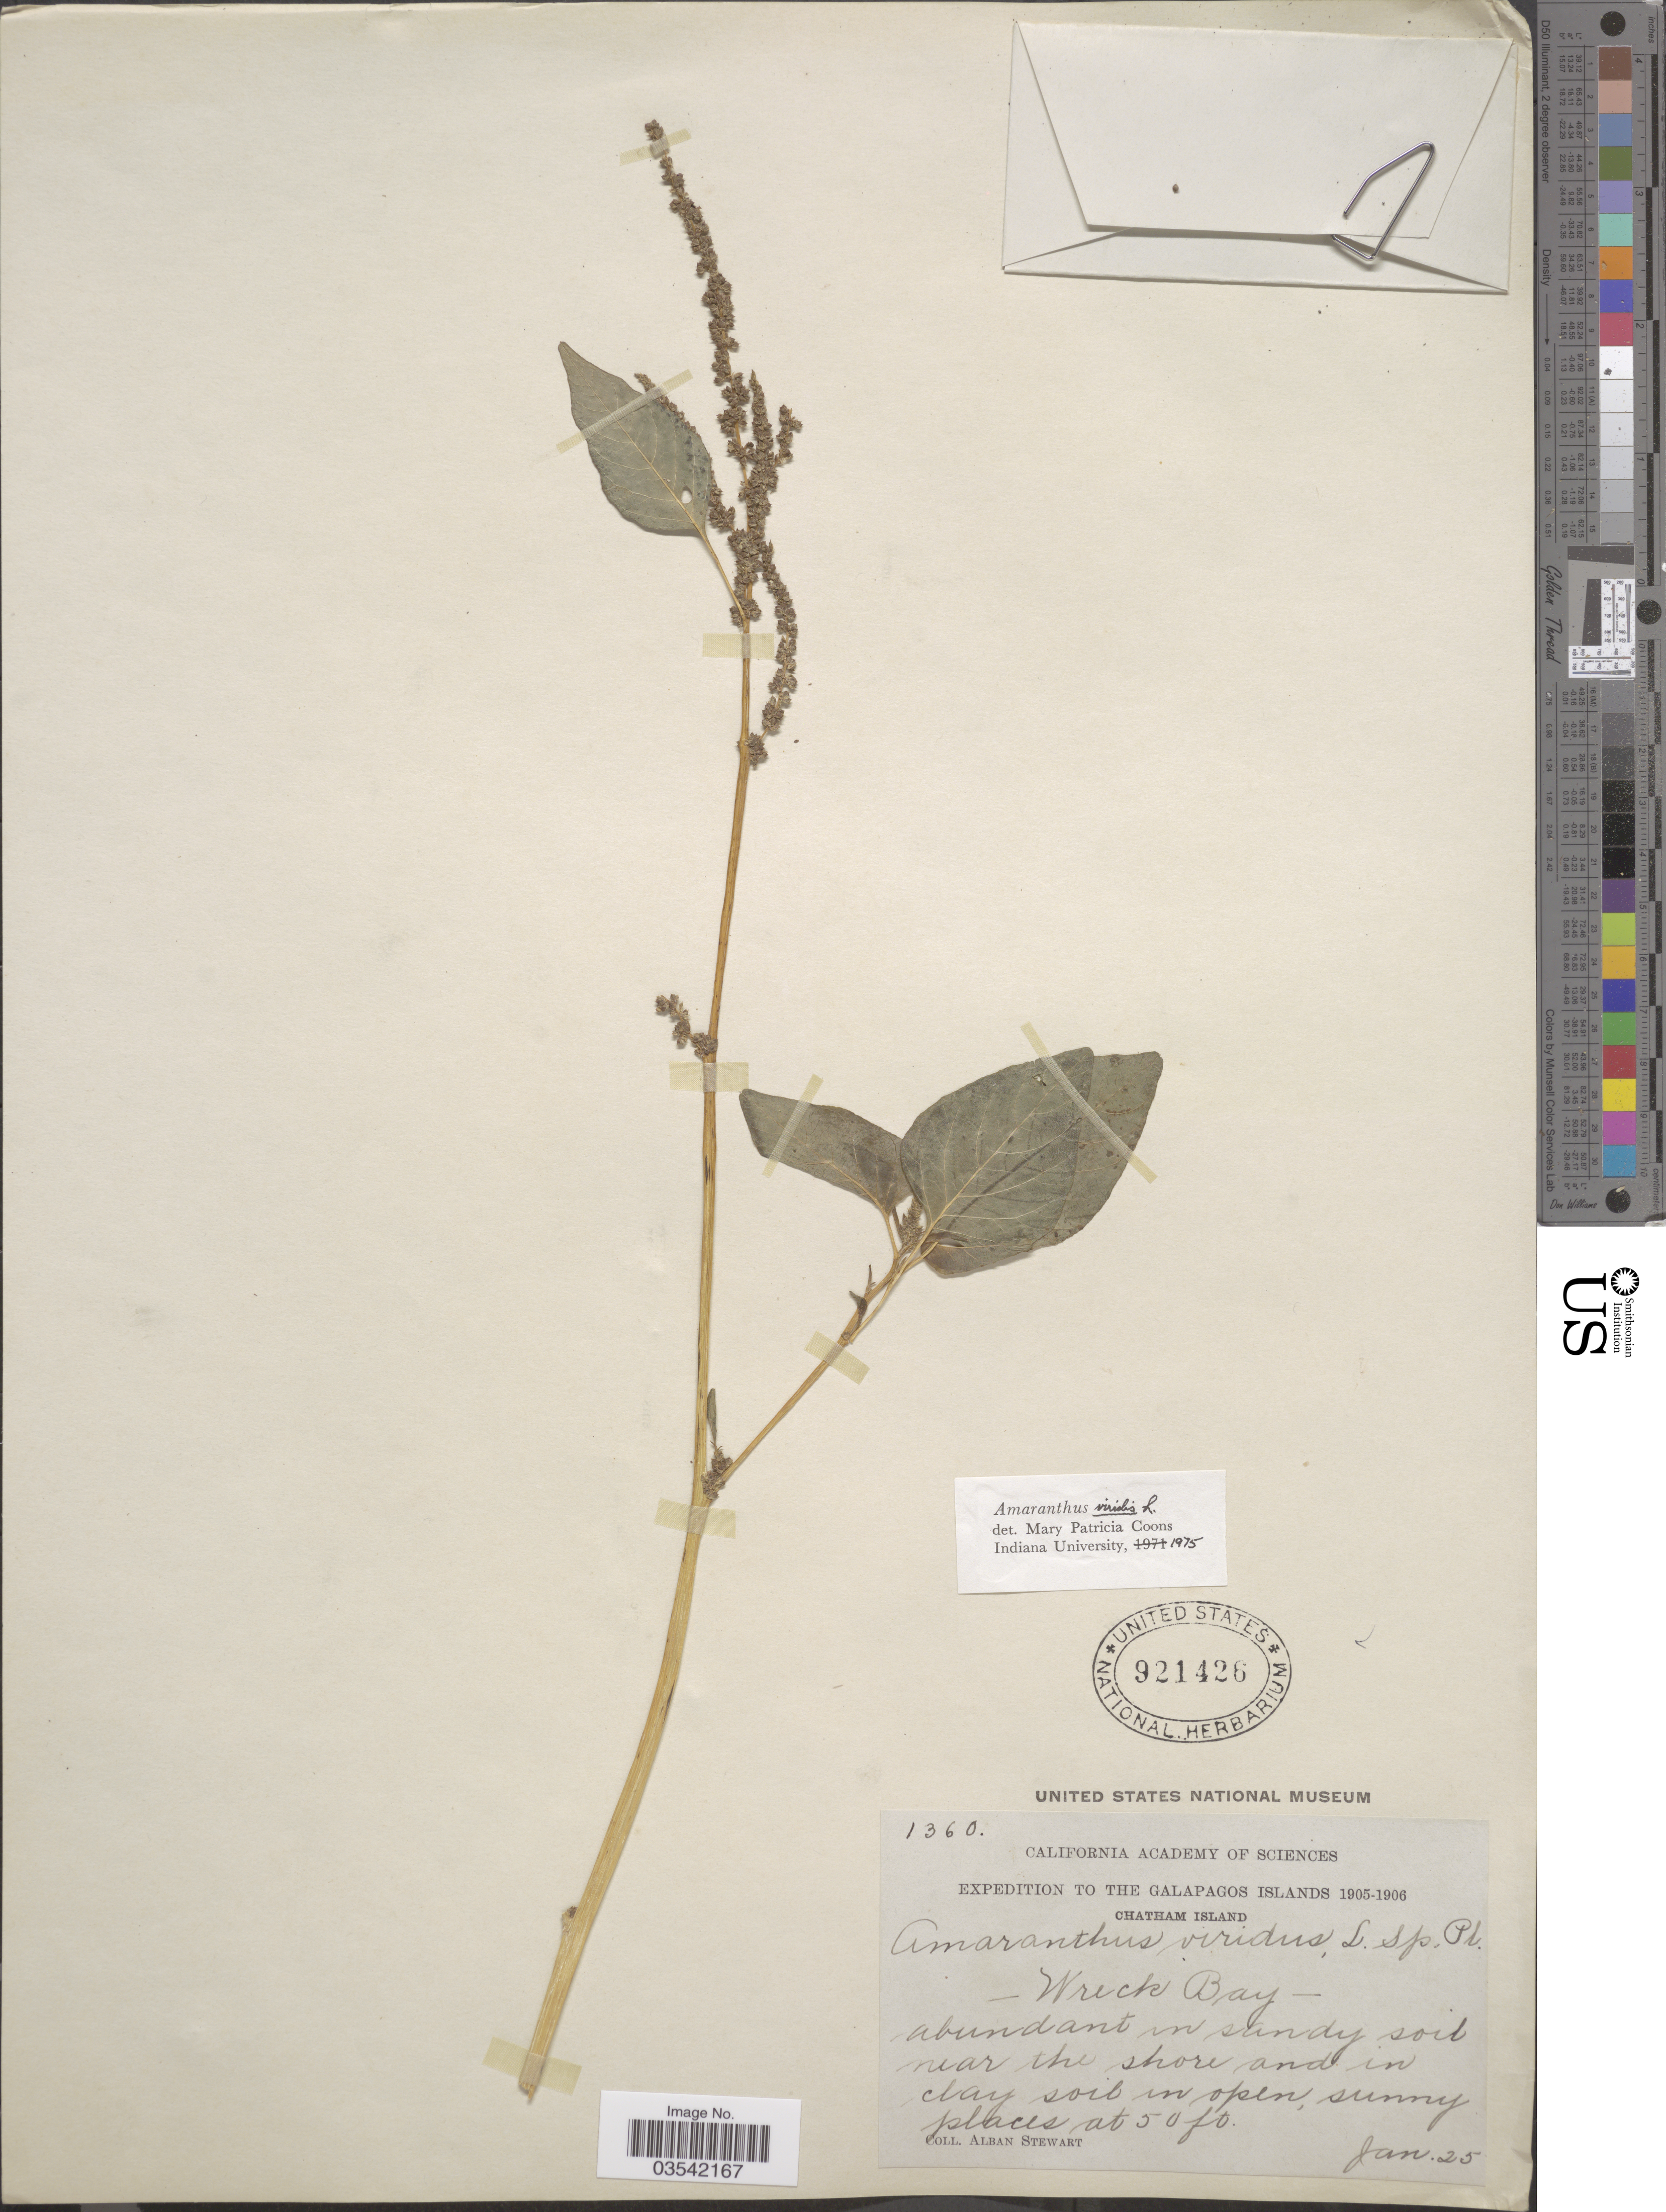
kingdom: Plantae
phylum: Tracheophyta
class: Magnoliopsida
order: Caryophyllales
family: Amaranthaceae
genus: Amaranthus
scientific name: Amaranthus viridis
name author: L.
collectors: A. Stewart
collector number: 1360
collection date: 1905-01-25/1906-01-25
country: Ecuador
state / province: Colón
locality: Galapagos Islands. Chatham Island. - Wreck Bay -.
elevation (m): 15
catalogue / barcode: US 921426